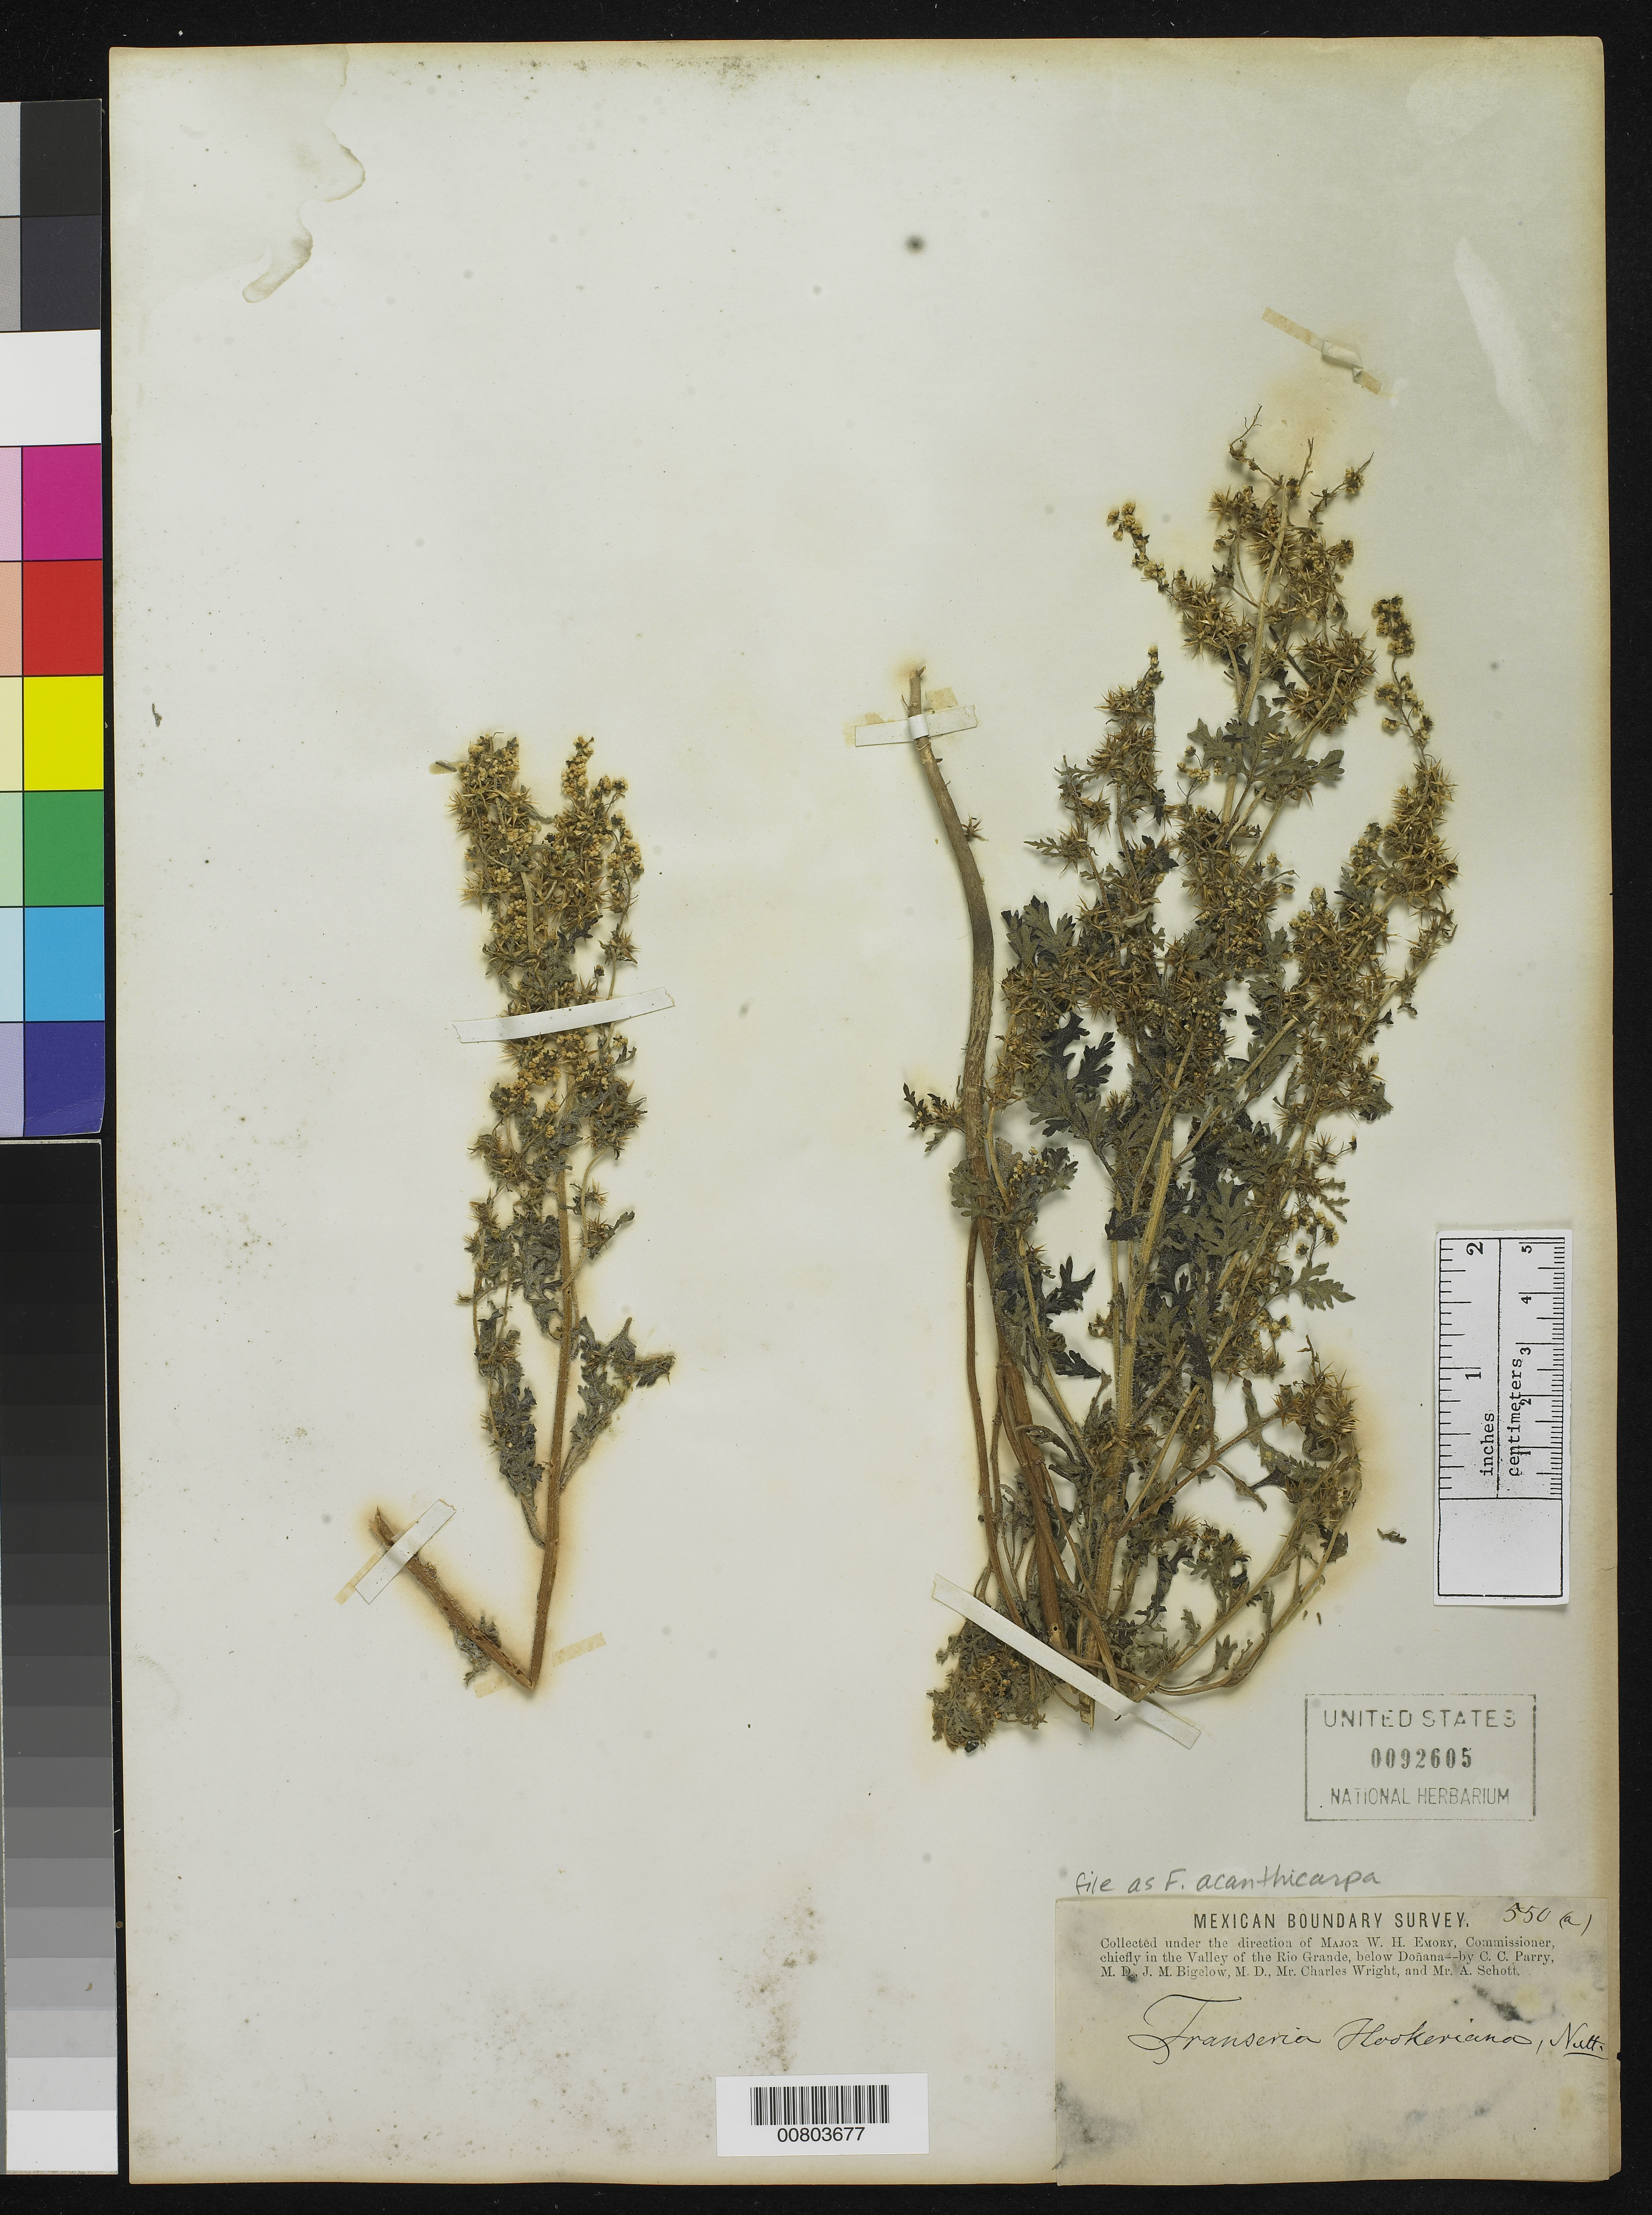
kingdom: Plantae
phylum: Tracheophyta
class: Magnoliopsida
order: Asterales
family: Asteraceae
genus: Franseria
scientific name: Franseria acanthicarpa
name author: Coville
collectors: C. C. Parry, J. M. Bigelow, C. Wright & A. C. V. Schott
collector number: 550 (a)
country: United States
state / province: New Mexico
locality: Valley of the Rio Grande, below Doñana, New Mexico.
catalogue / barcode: US 92605